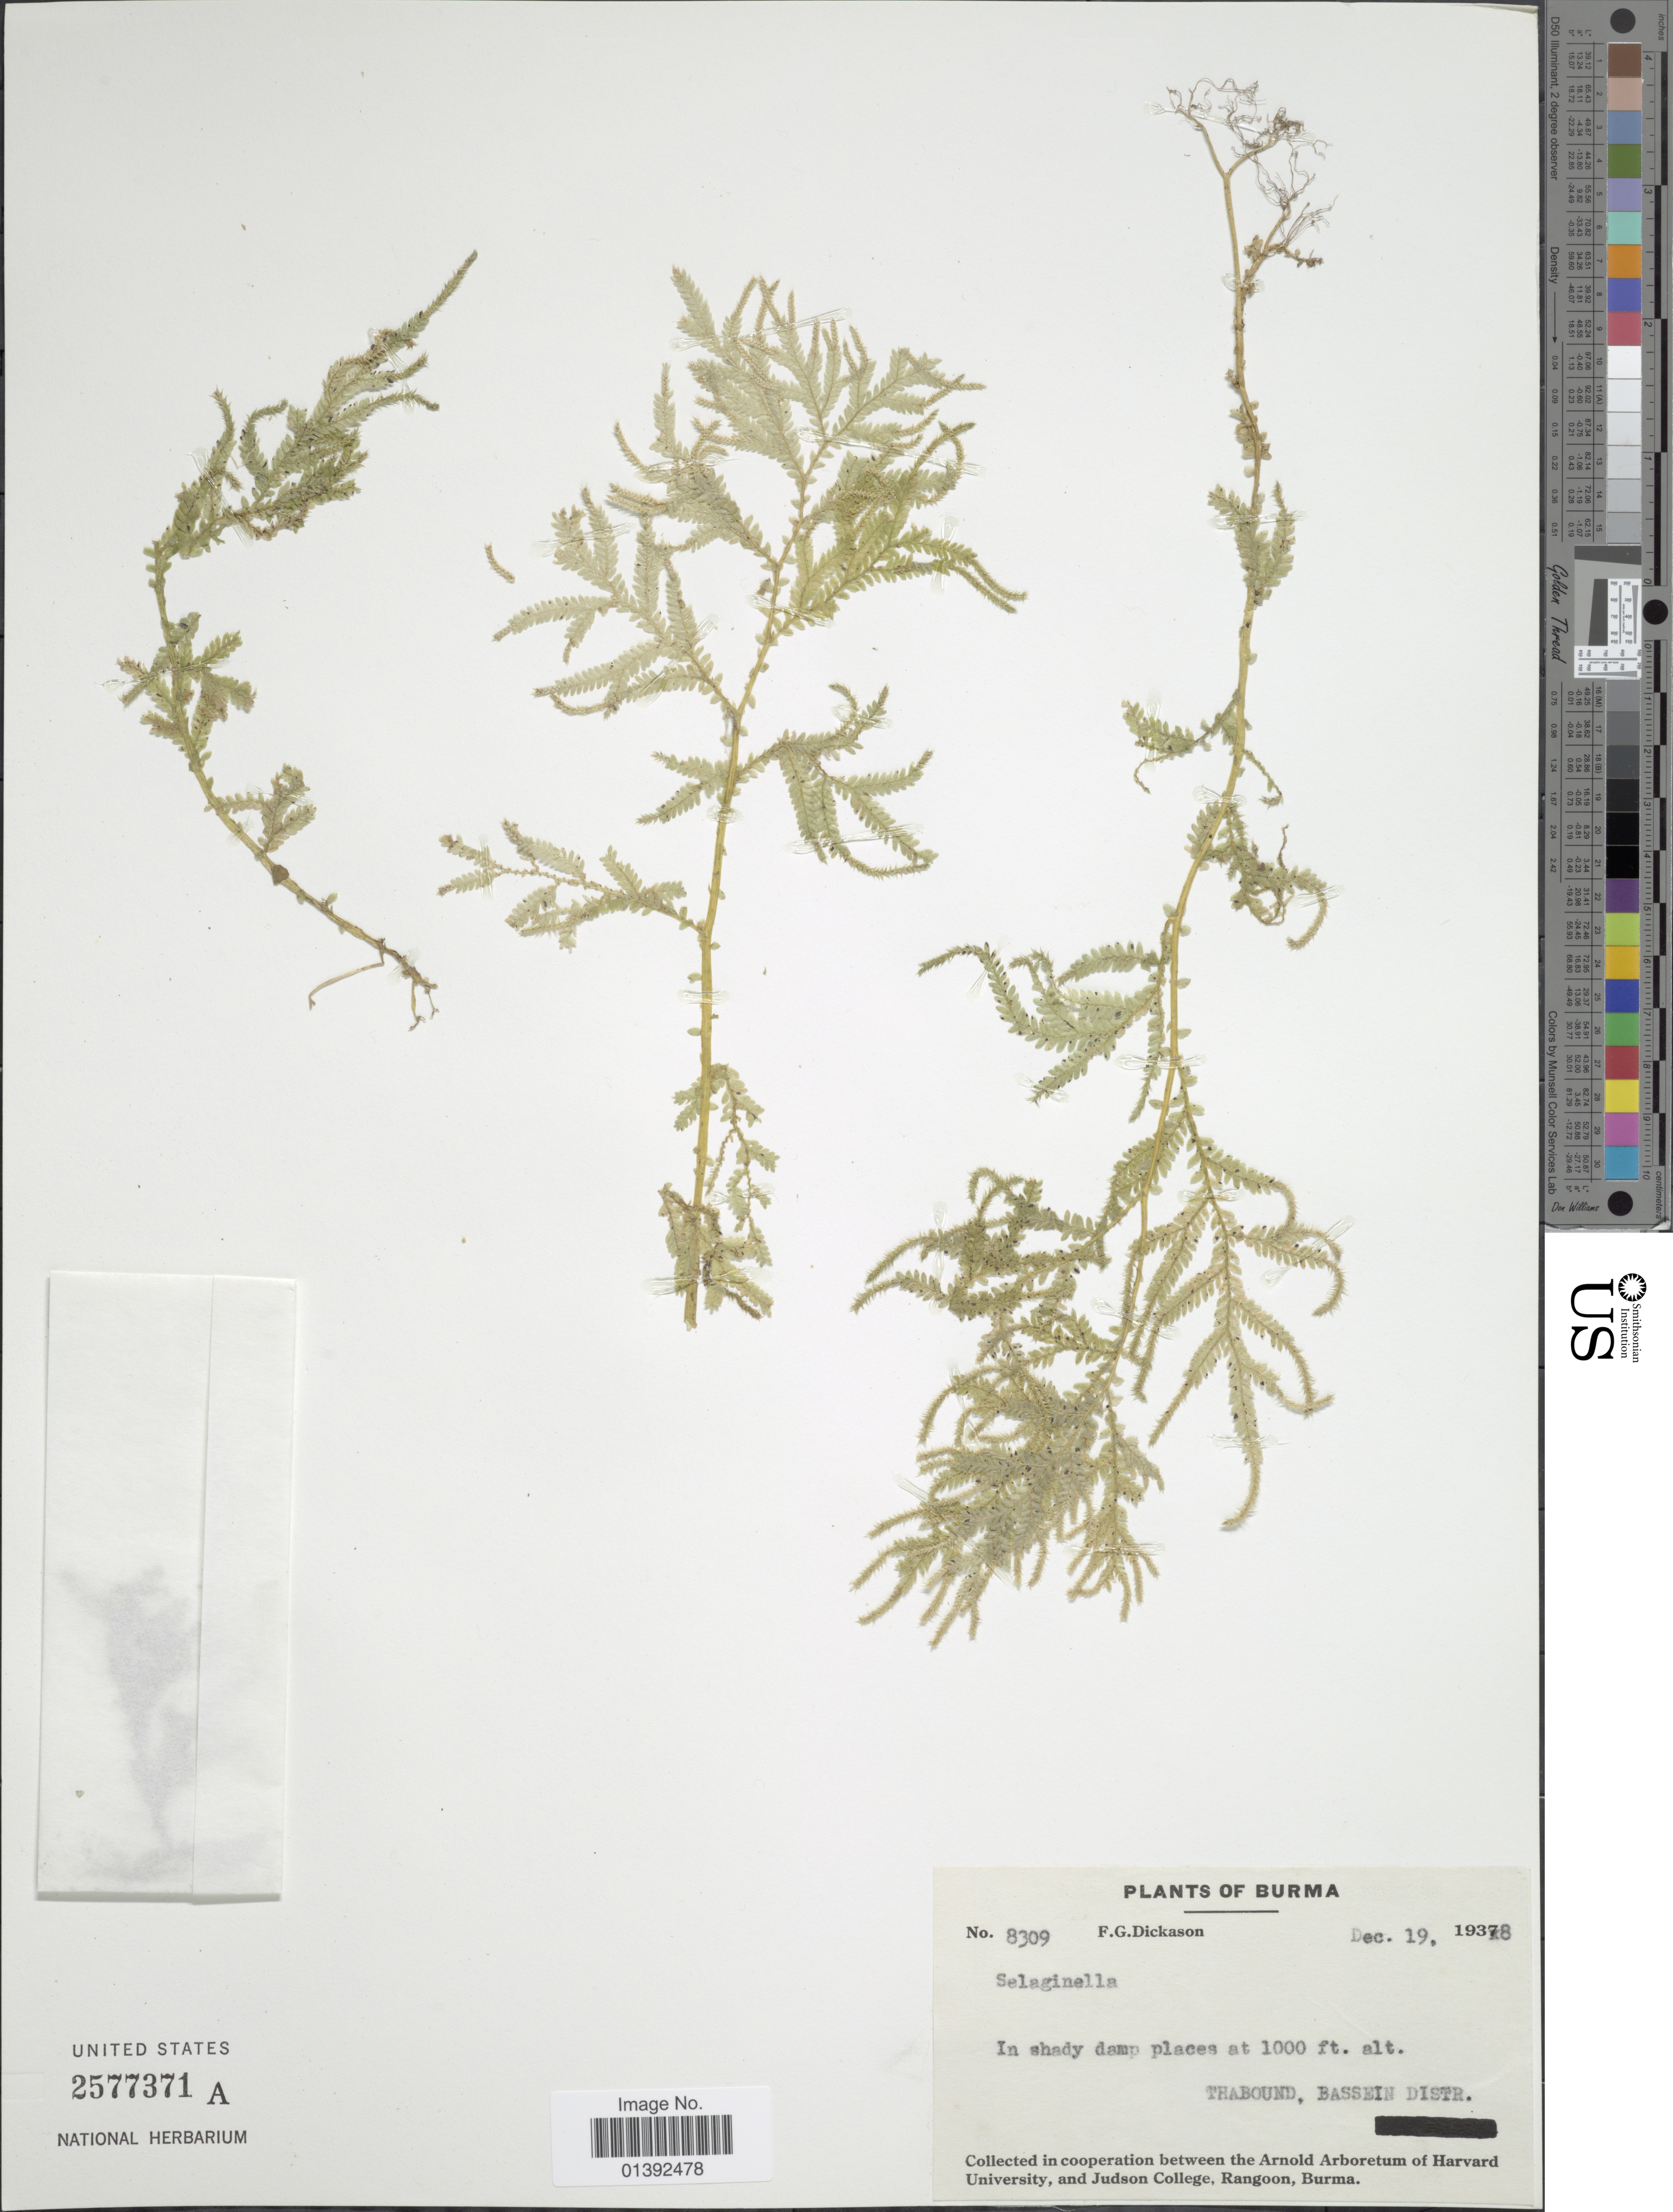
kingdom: Plantae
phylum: Tracheophyta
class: Lycopodiopsida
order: Selaginellales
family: Selaginellaceae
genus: Selaginella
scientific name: Selaginella sp.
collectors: F. Dickason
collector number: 8309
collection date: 1938-12-19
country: Myanmar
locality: Burma, Thabound, Bassein Distr.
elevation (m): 305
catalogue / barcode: US 2577371A